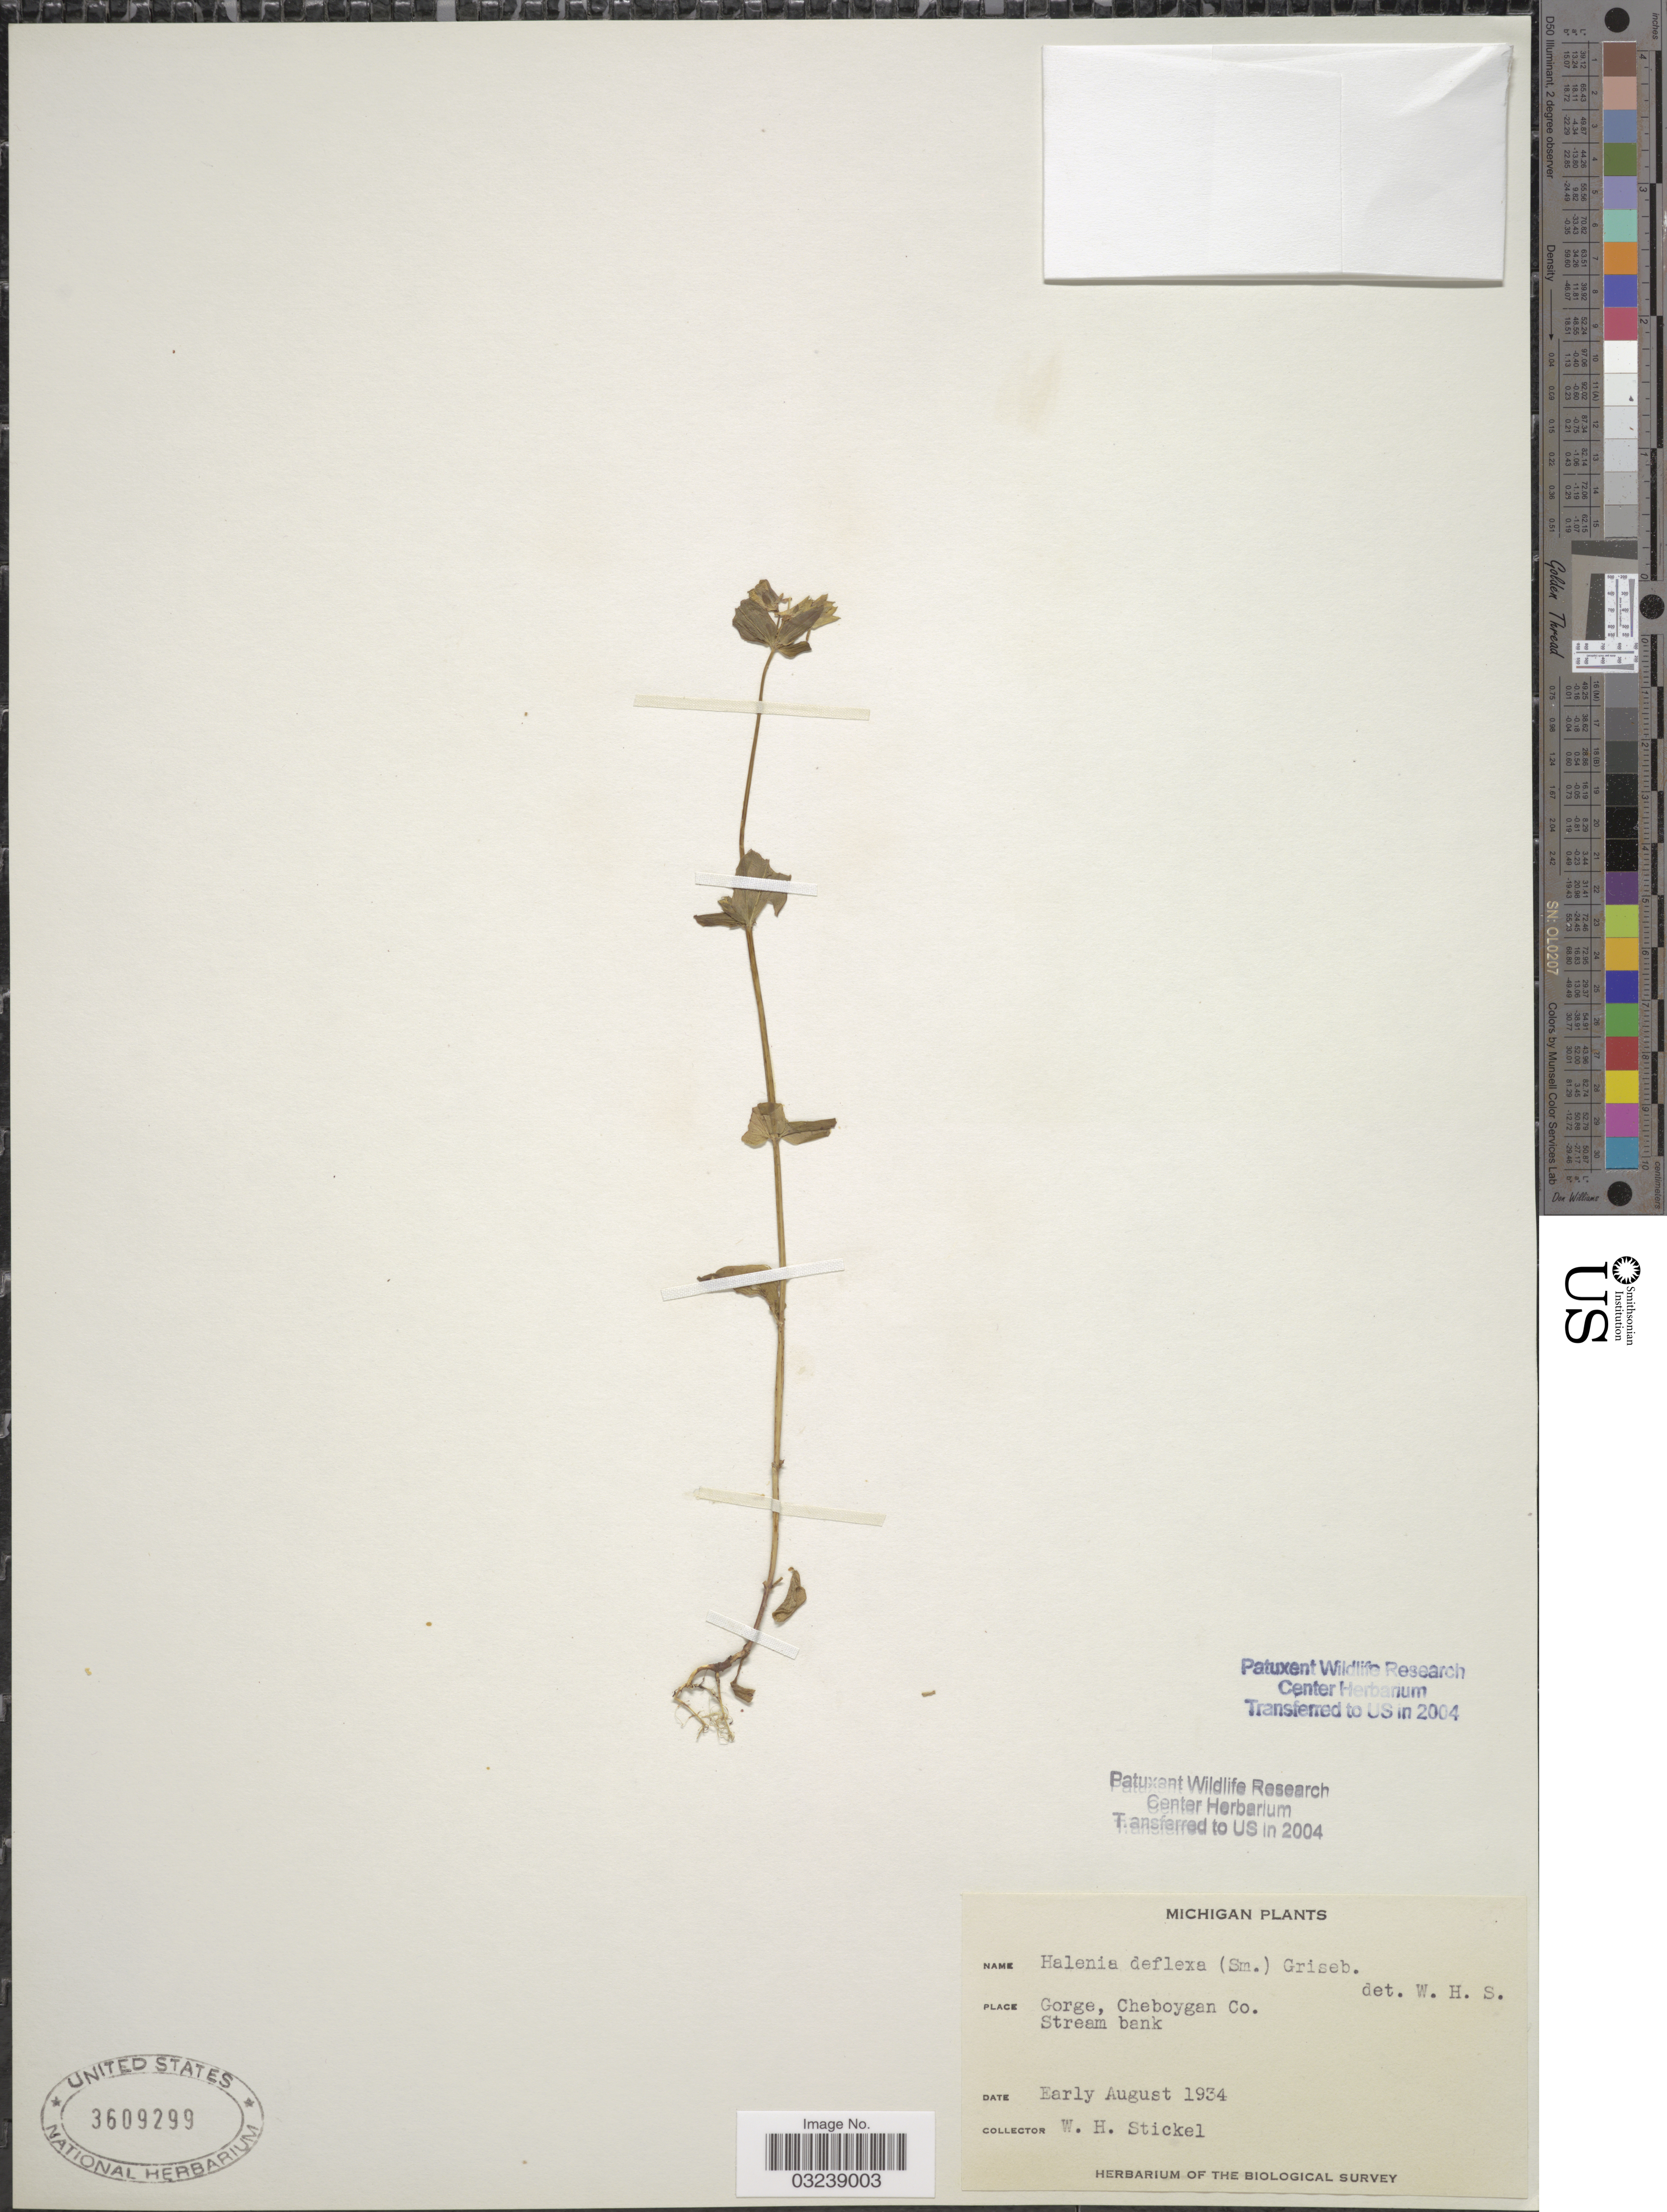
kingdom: Plantae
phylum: Tracheophyta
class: Magnoliopsida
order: Gentianales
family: Gentianaceae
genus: Halenia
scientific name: Halenia deflexa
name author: (Sm.) Griseb.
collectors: W. Stickel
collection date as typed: Early August 1934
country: United States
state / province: Michigan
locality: Gorge, Cheboygan Co.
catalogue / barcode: US 3609299